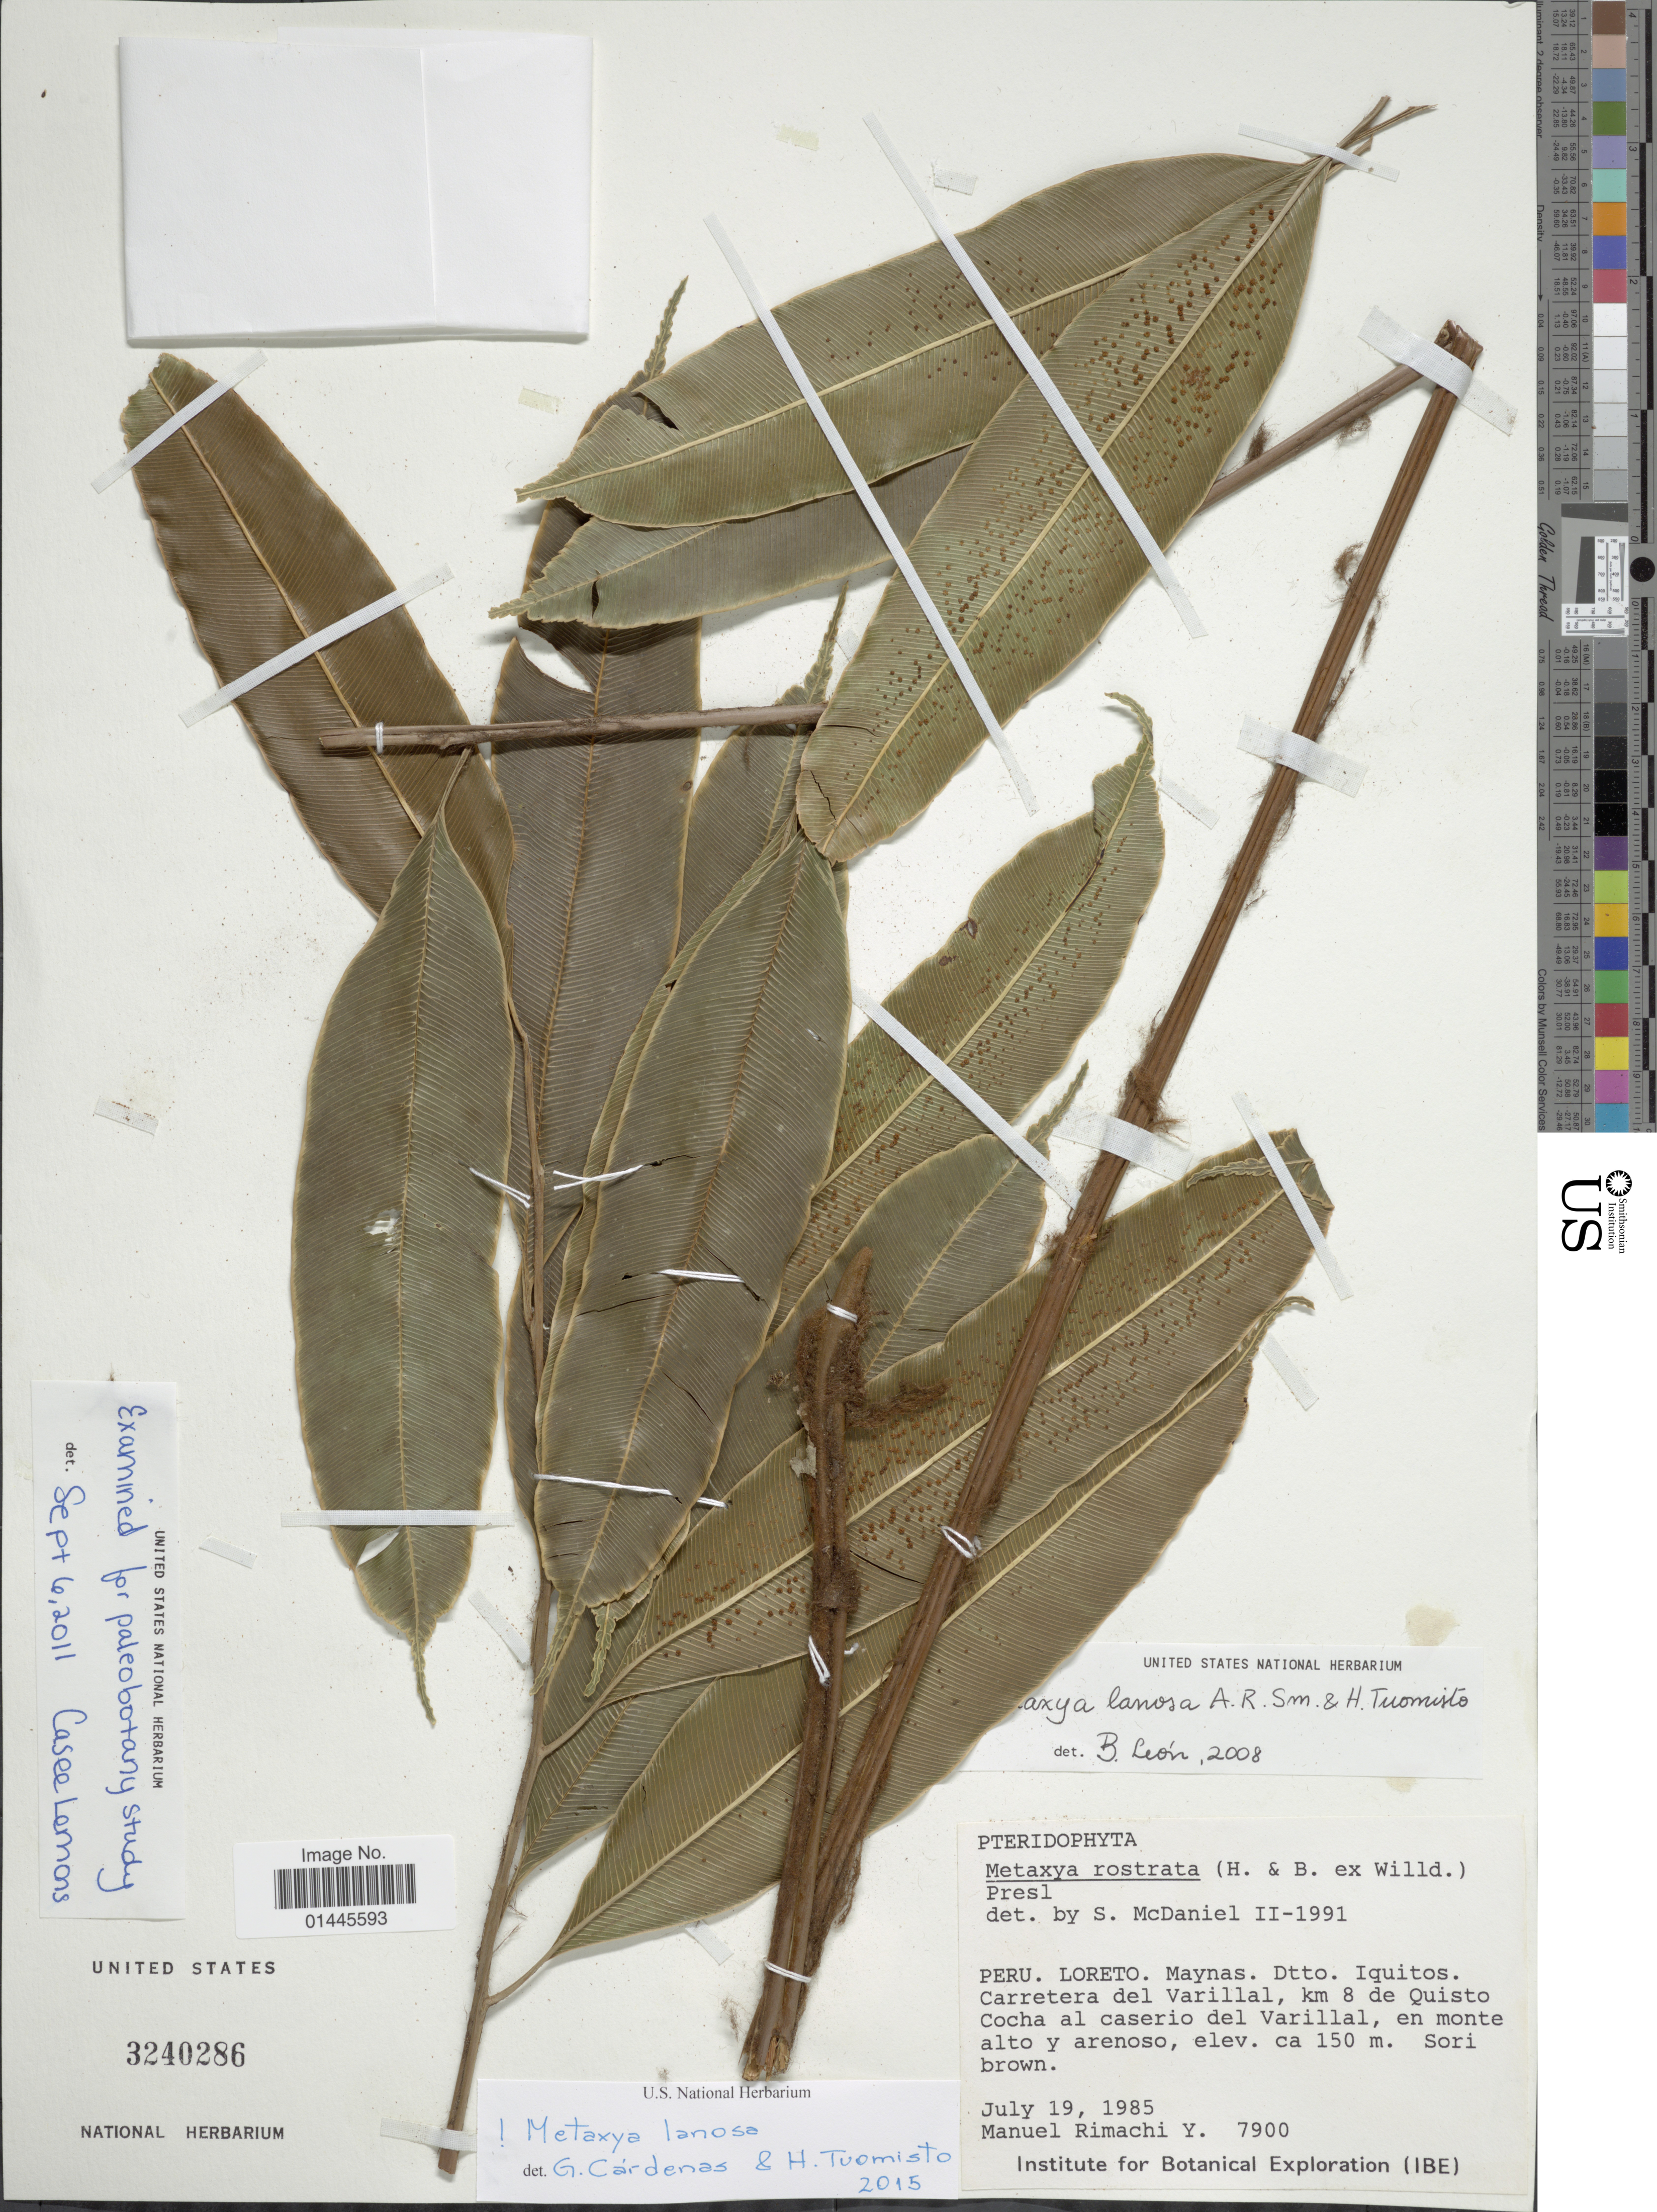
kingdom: Plantae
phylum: Tracheophyta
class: Polypodiopsida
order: Cyatheales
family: Metaxyaceae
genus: Metaxya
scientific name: Metaxya lanosa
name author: A.R. Sm.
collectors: M. Rimachi Y.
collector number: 7900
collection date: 1985-07-19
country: Peru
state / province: Loreto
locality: Maynas, Dtto. Iquittos, Carretera del Varillal, km 8 de Quisto Cocha al caserio del Varillal, en monte alto y arenoso.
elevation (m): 150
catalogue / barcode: US 3240286